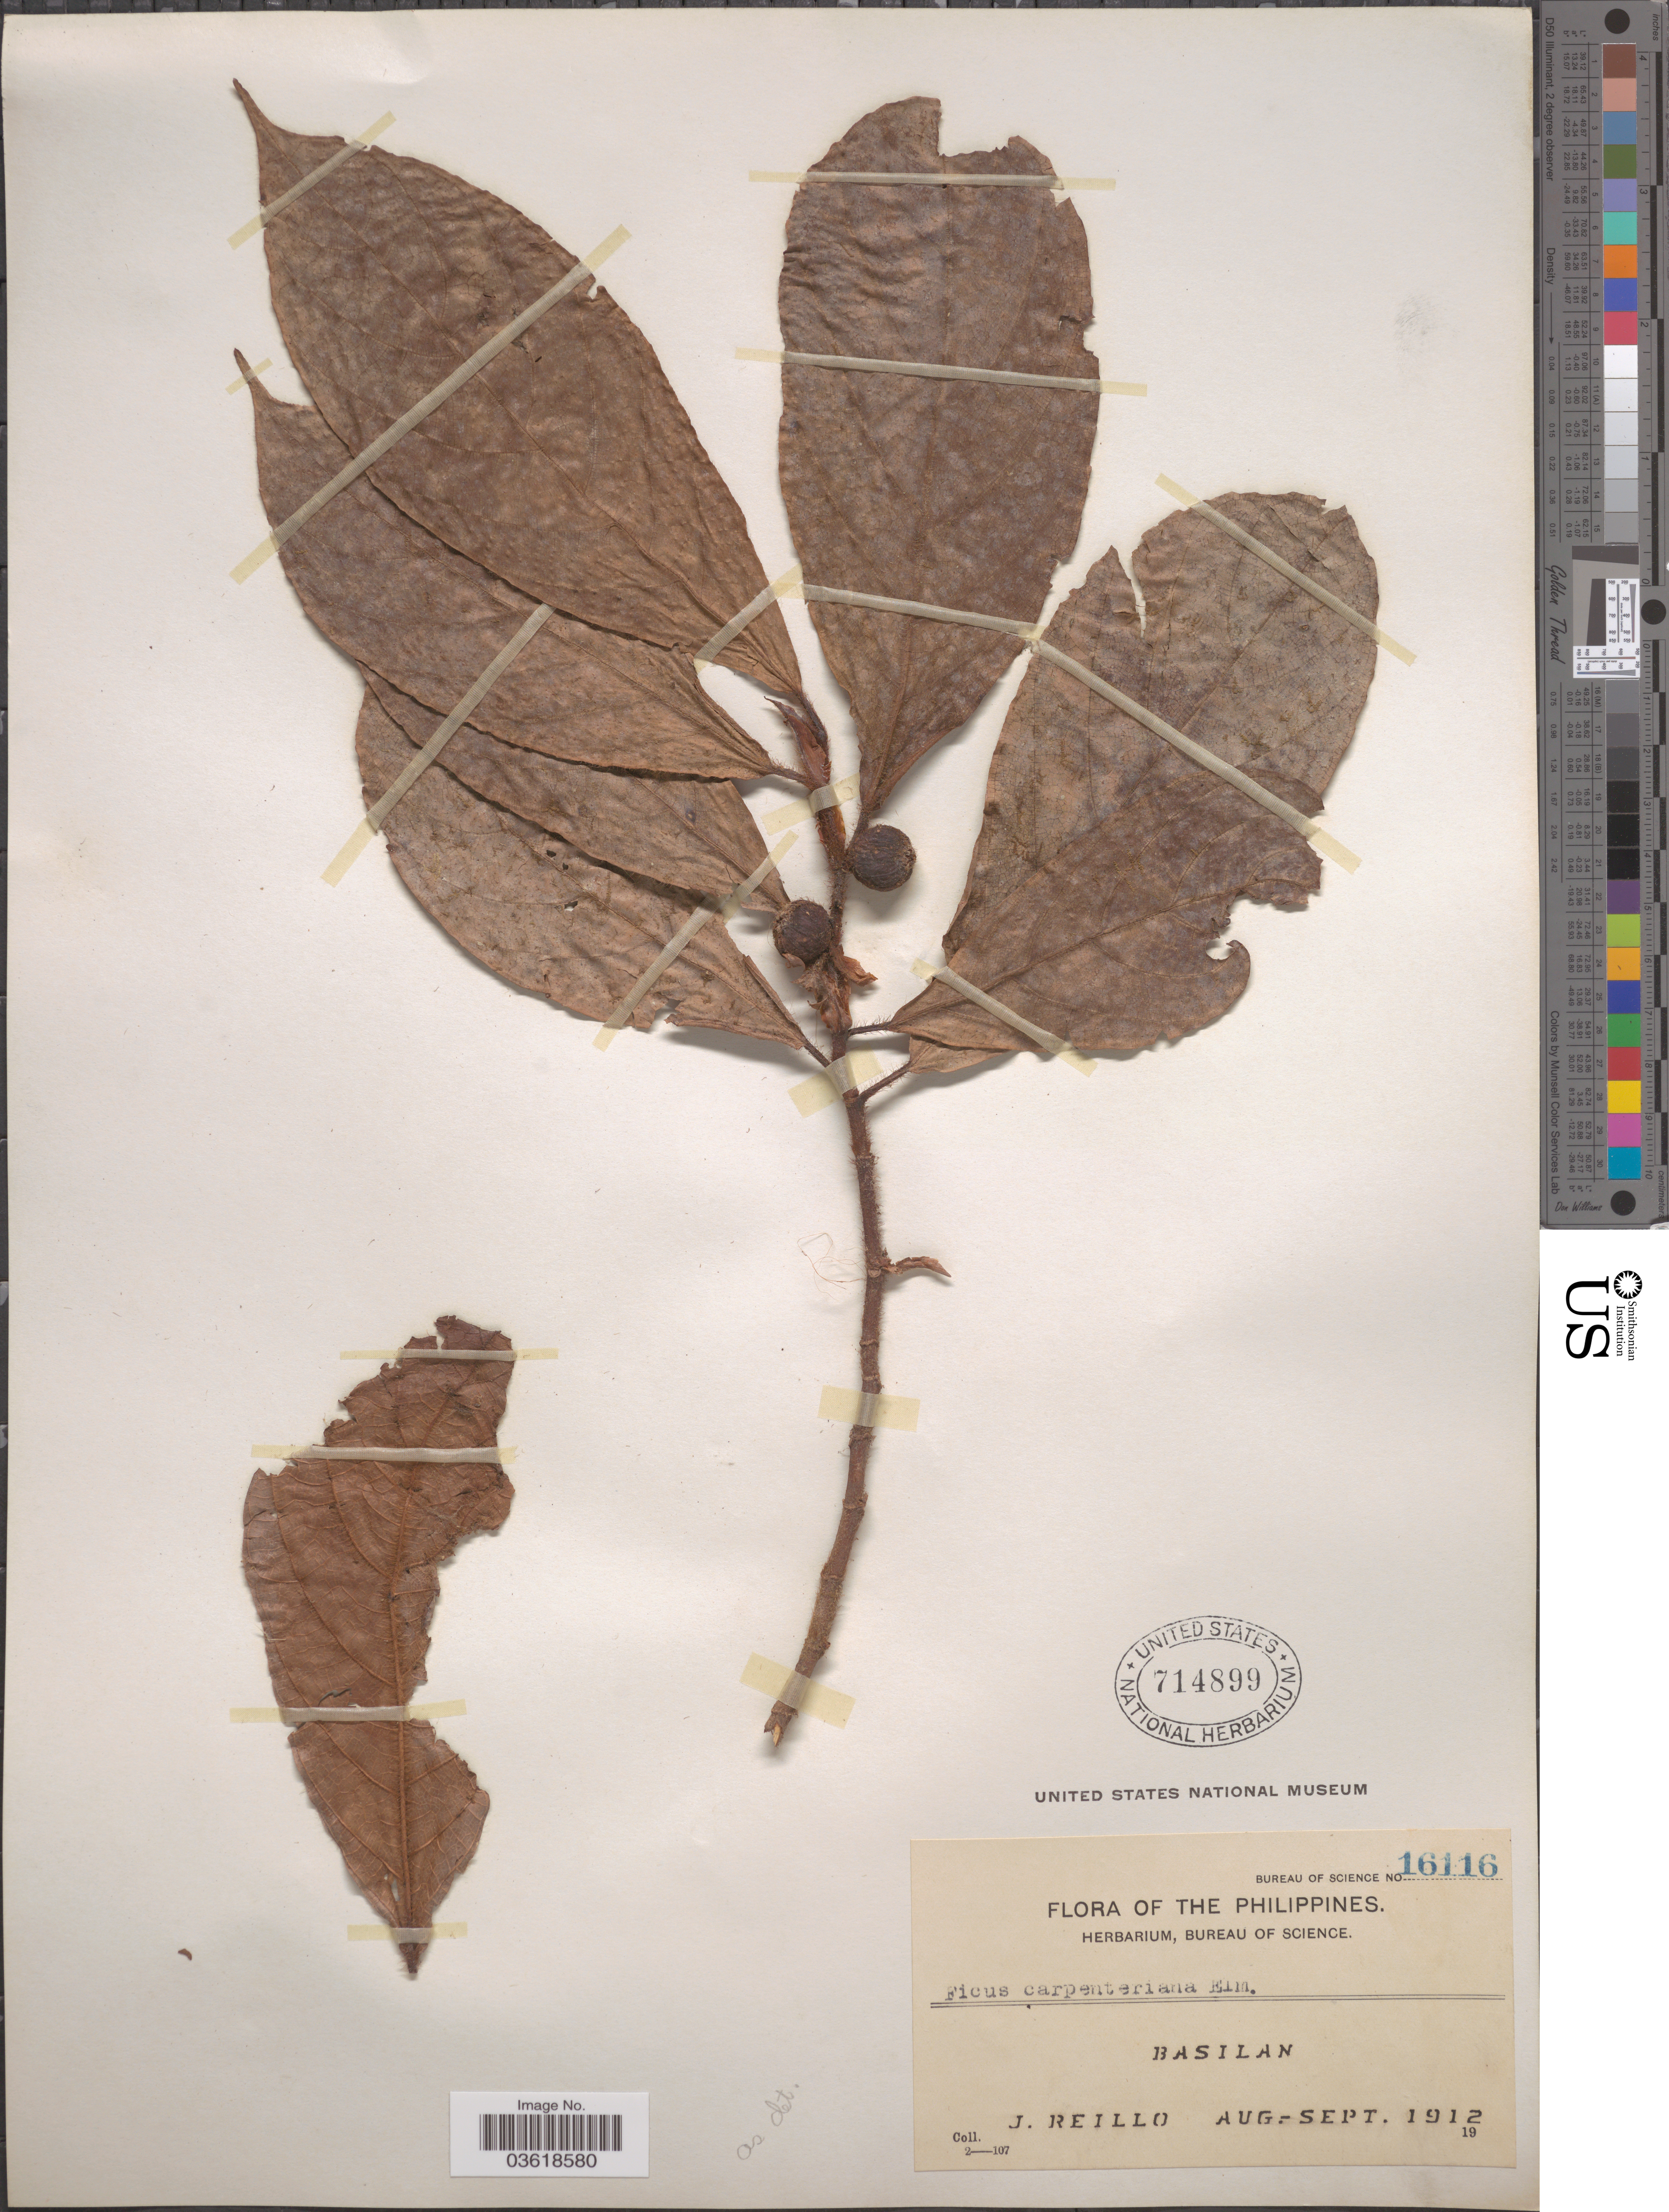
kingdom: Plantae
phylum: Tracheophyta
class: Magnoliopsida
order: Rosales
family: Moraceae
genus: Ficus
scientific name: Ficus carpenteriana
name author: Elmer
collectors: J. Reillo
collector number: Bureau of Science 16116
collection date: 1912-08/1912-09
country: Philippines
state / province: Muslim Mindanao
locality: Basilan.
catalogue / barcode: US 714899